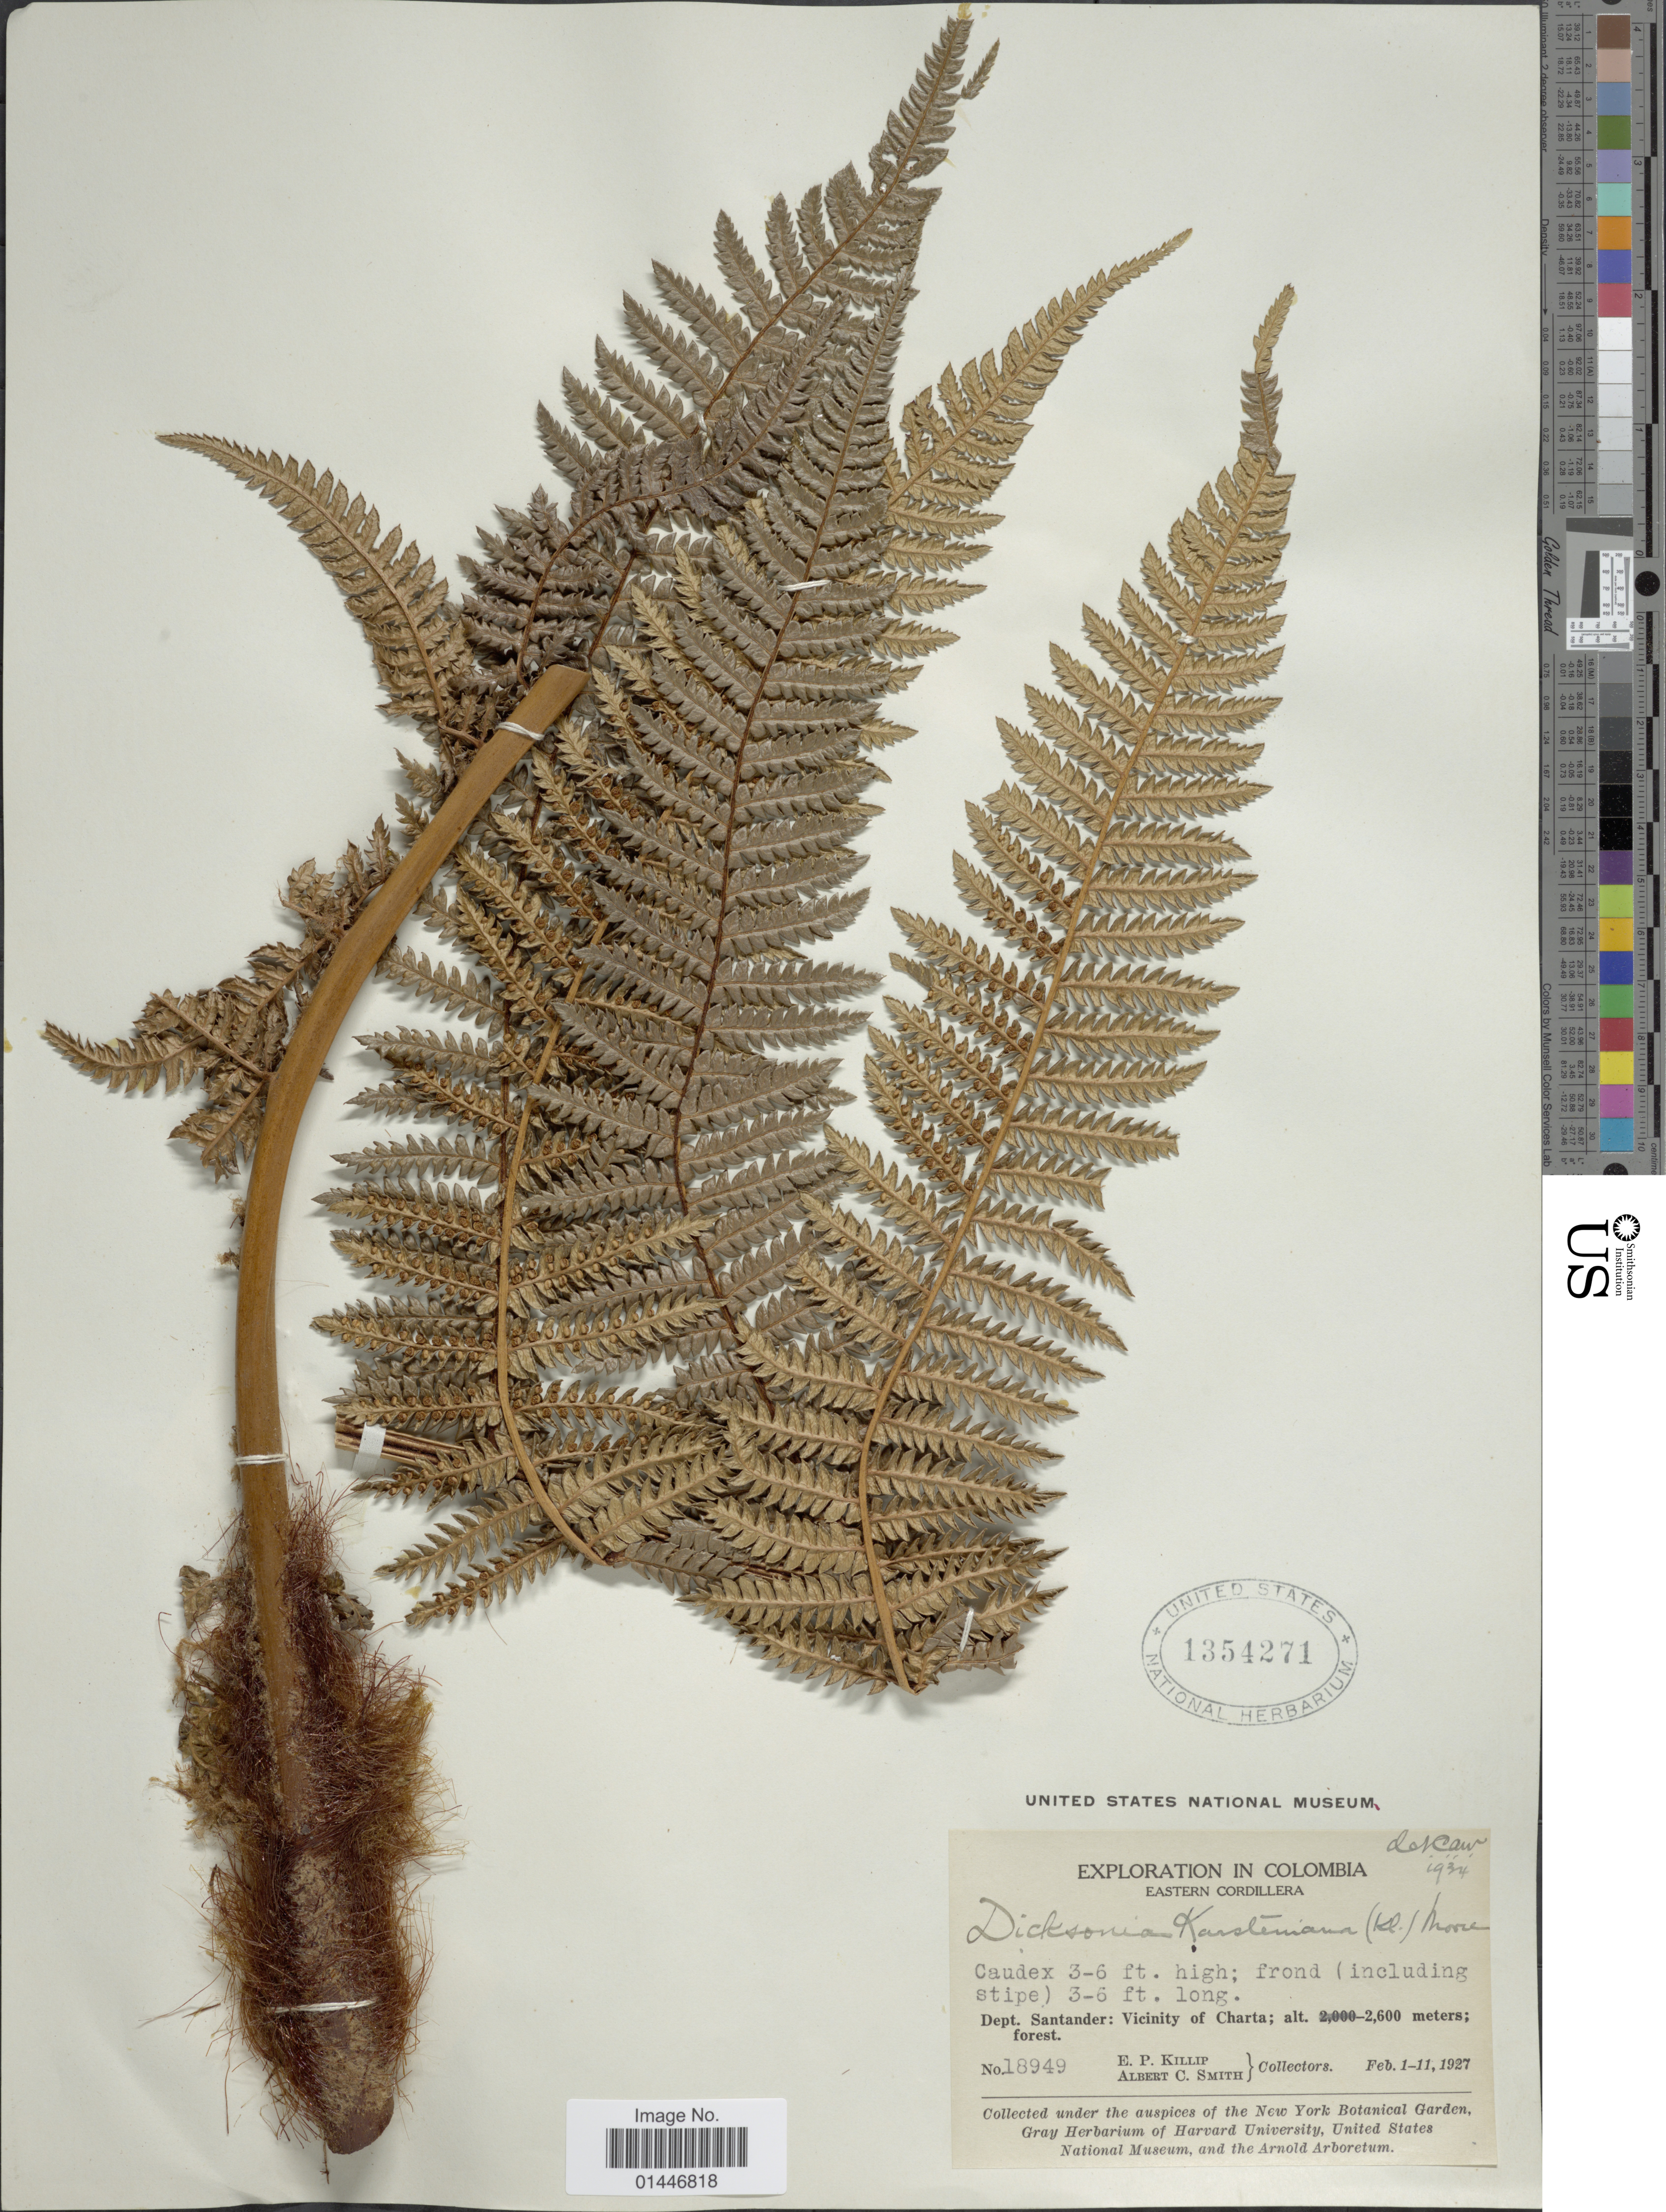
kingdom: Plantae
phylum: Tracheophyta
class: Polypodiopsida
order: Cyatheales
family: Dicksoniaceae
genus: Dicksonia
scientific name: Dicksonia novogranadensis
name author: (Domin)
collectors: E. P. Killip & A. C. Smith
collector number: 18949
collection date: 1927-02-01/1927-02-11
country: Colombia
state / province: Santander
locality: Eastern Cordillera, Vicinity of Charta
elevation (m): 2600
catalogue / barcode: US 1354271